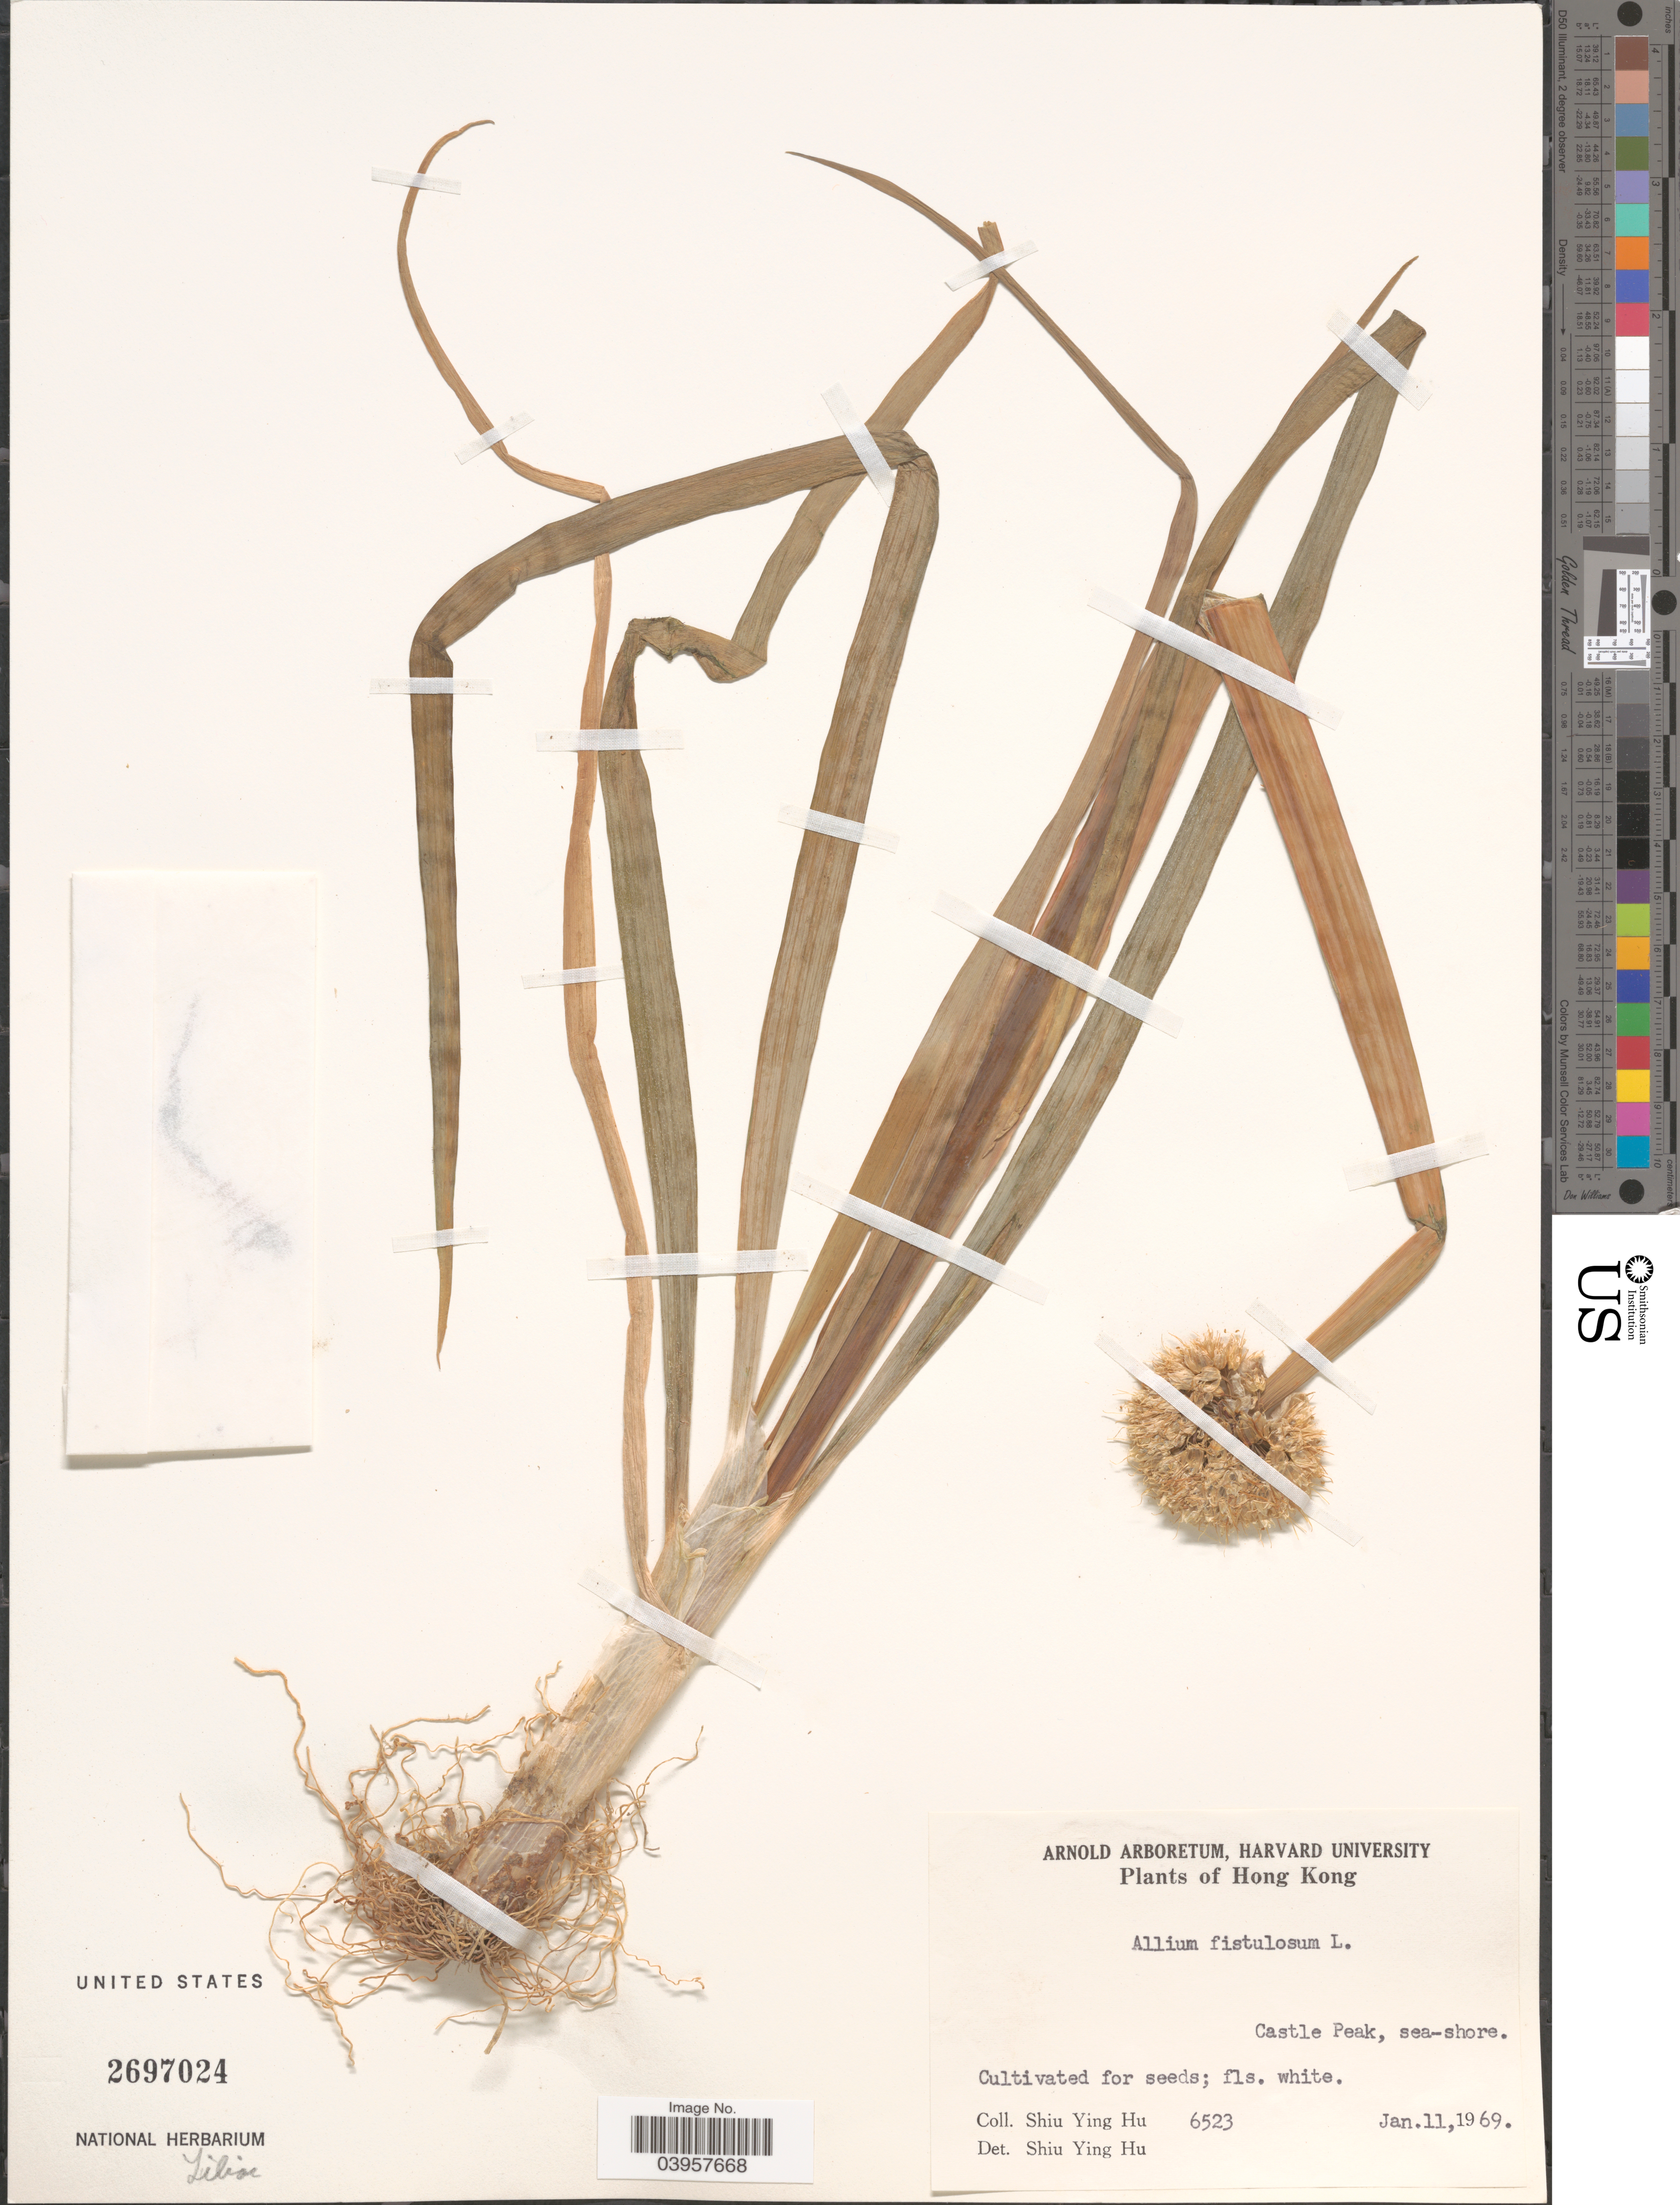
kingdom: Plantae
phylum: Tracheophyta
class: Liliopsida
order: Asparagales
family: Amaryllidaceae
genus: Allium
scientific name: Allium fistulosum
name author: L.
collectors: S. Y. Hu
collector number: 6523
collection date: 1969-01-11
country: China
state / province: Hong Kong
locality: Castle Peak, sea-shore.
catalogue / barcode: US 2697024